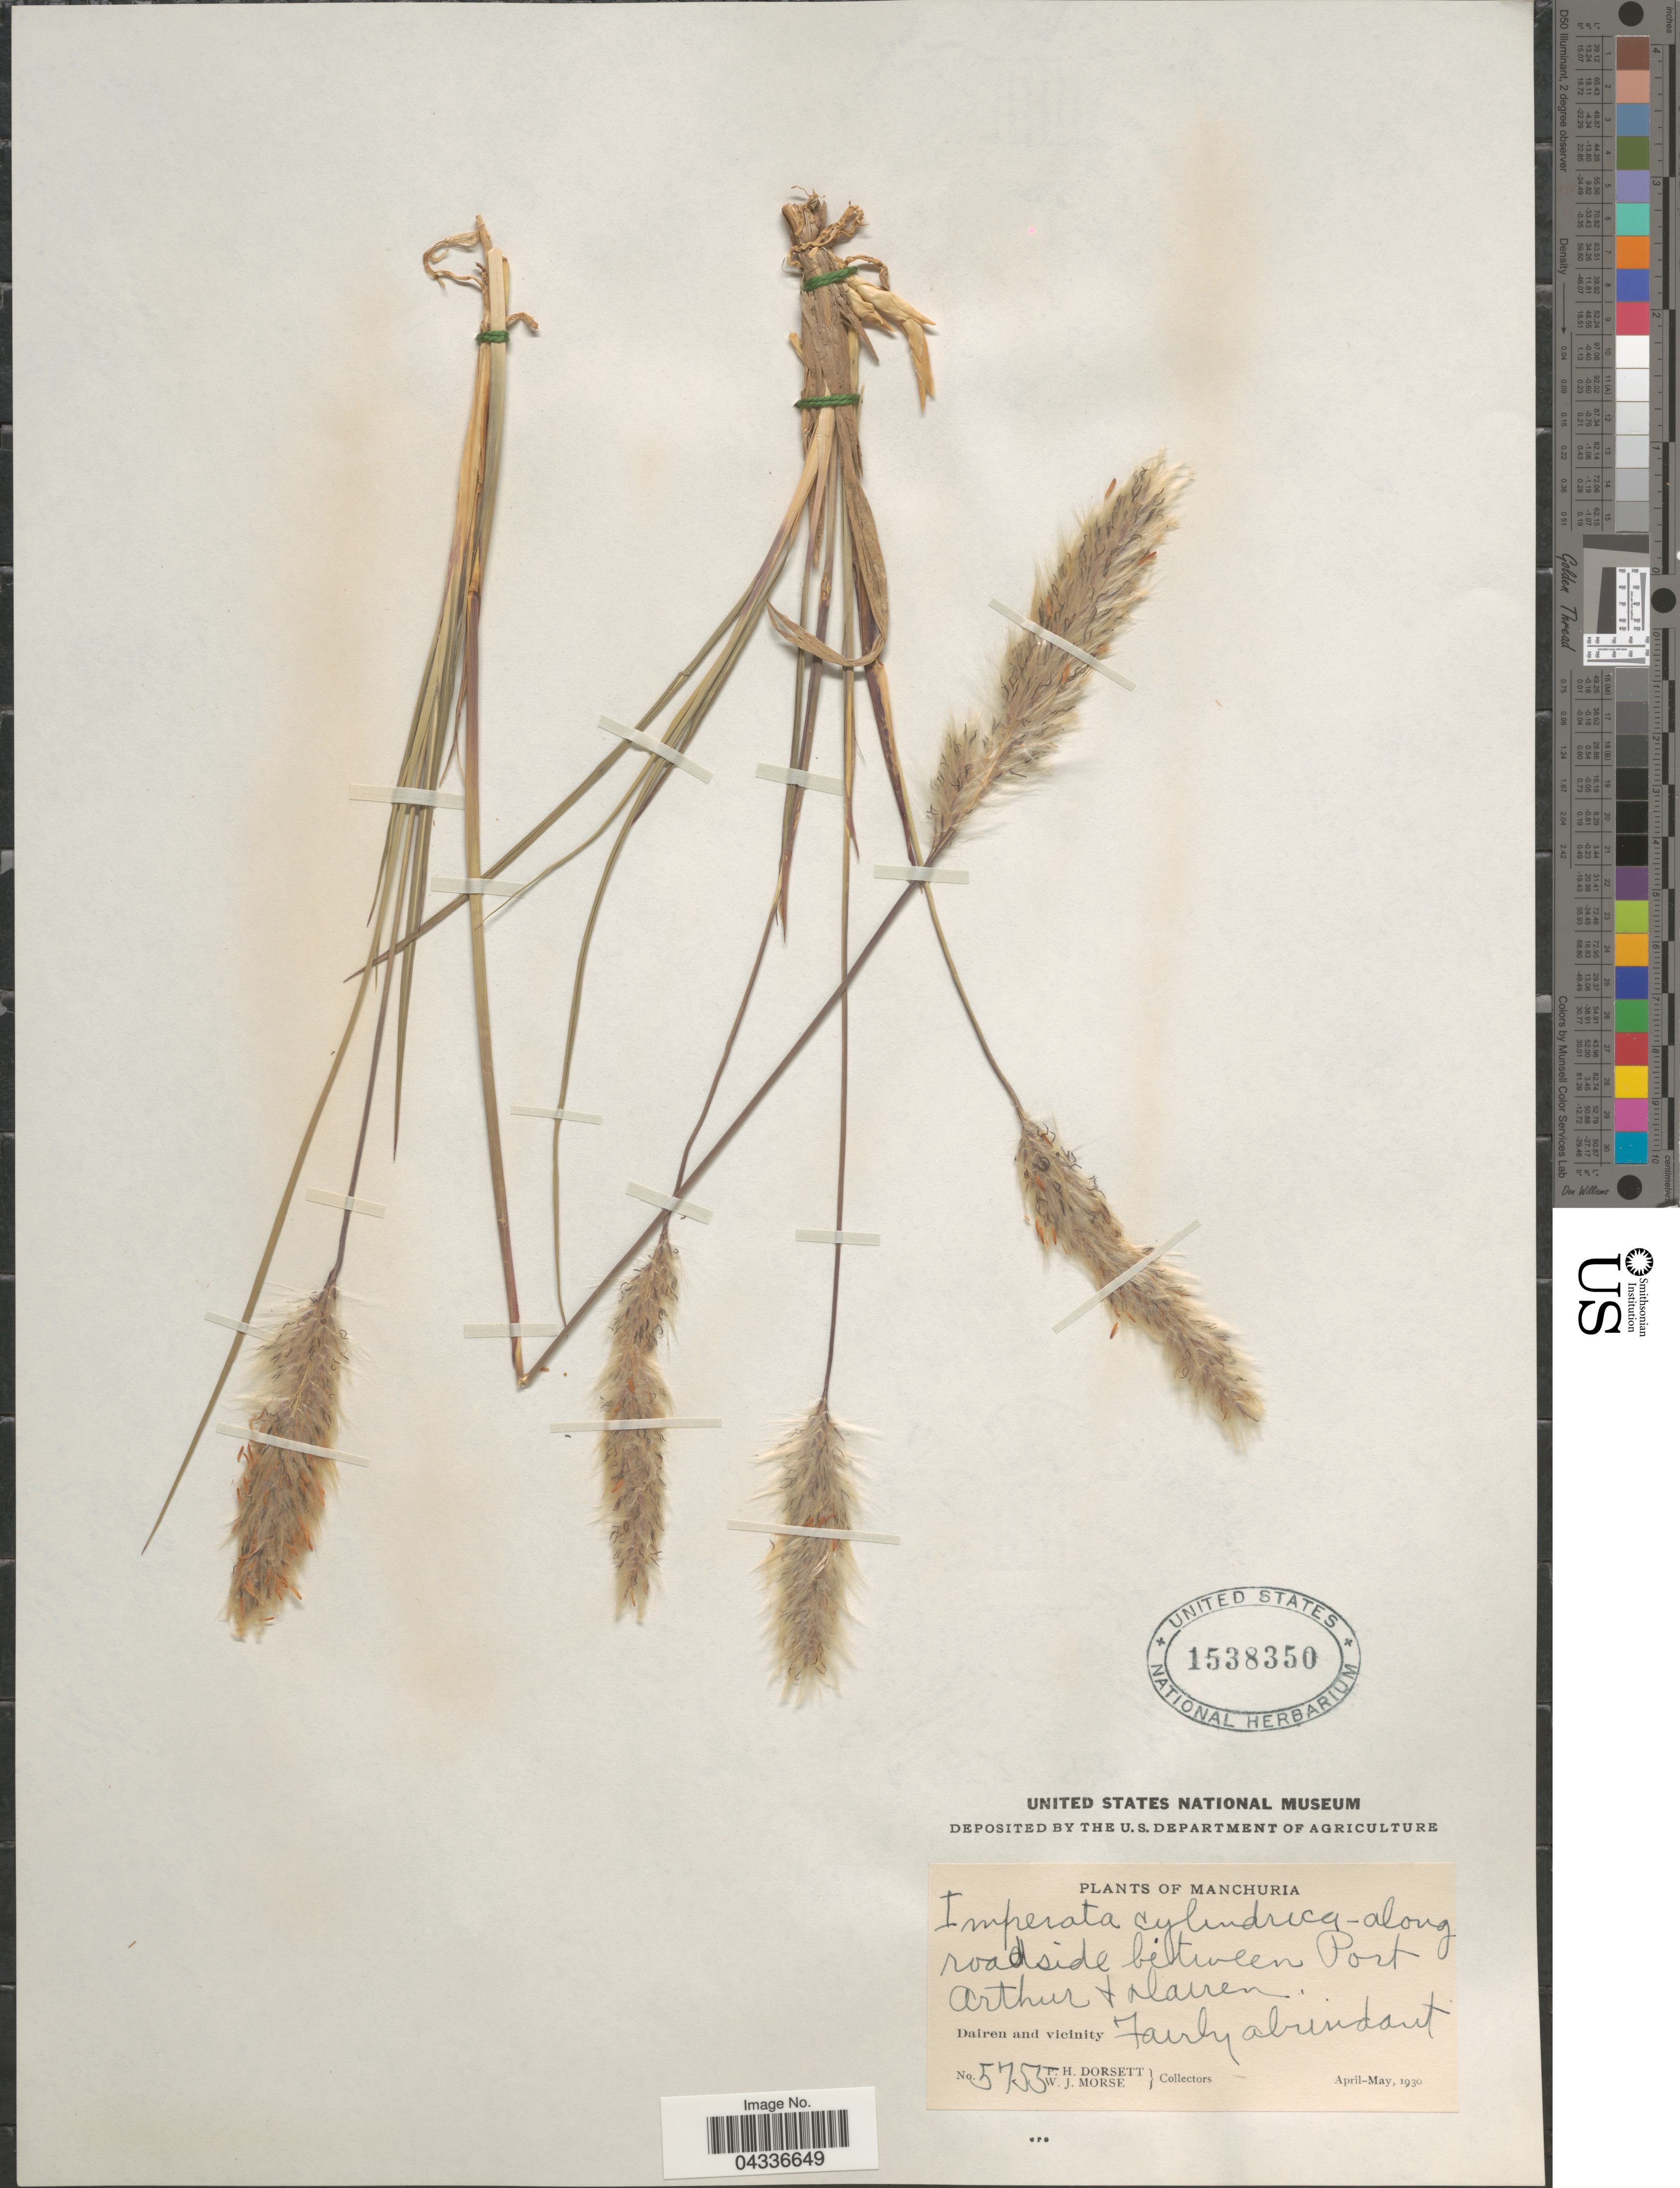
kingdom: Plantae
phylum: Tracheophyta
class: Liliopsida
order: Poales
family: Poaceae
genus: Imperata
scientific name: Imperata cylindrica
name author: (L.) P. Beauv.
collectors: P. H. Dorsett & W. J. Morse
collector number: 5755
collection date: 1930-04/1930-05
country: China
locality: Manchuria. Roadside between Port Arthur + Dairen. Dairen and vicinity.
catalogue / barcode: US 1538350